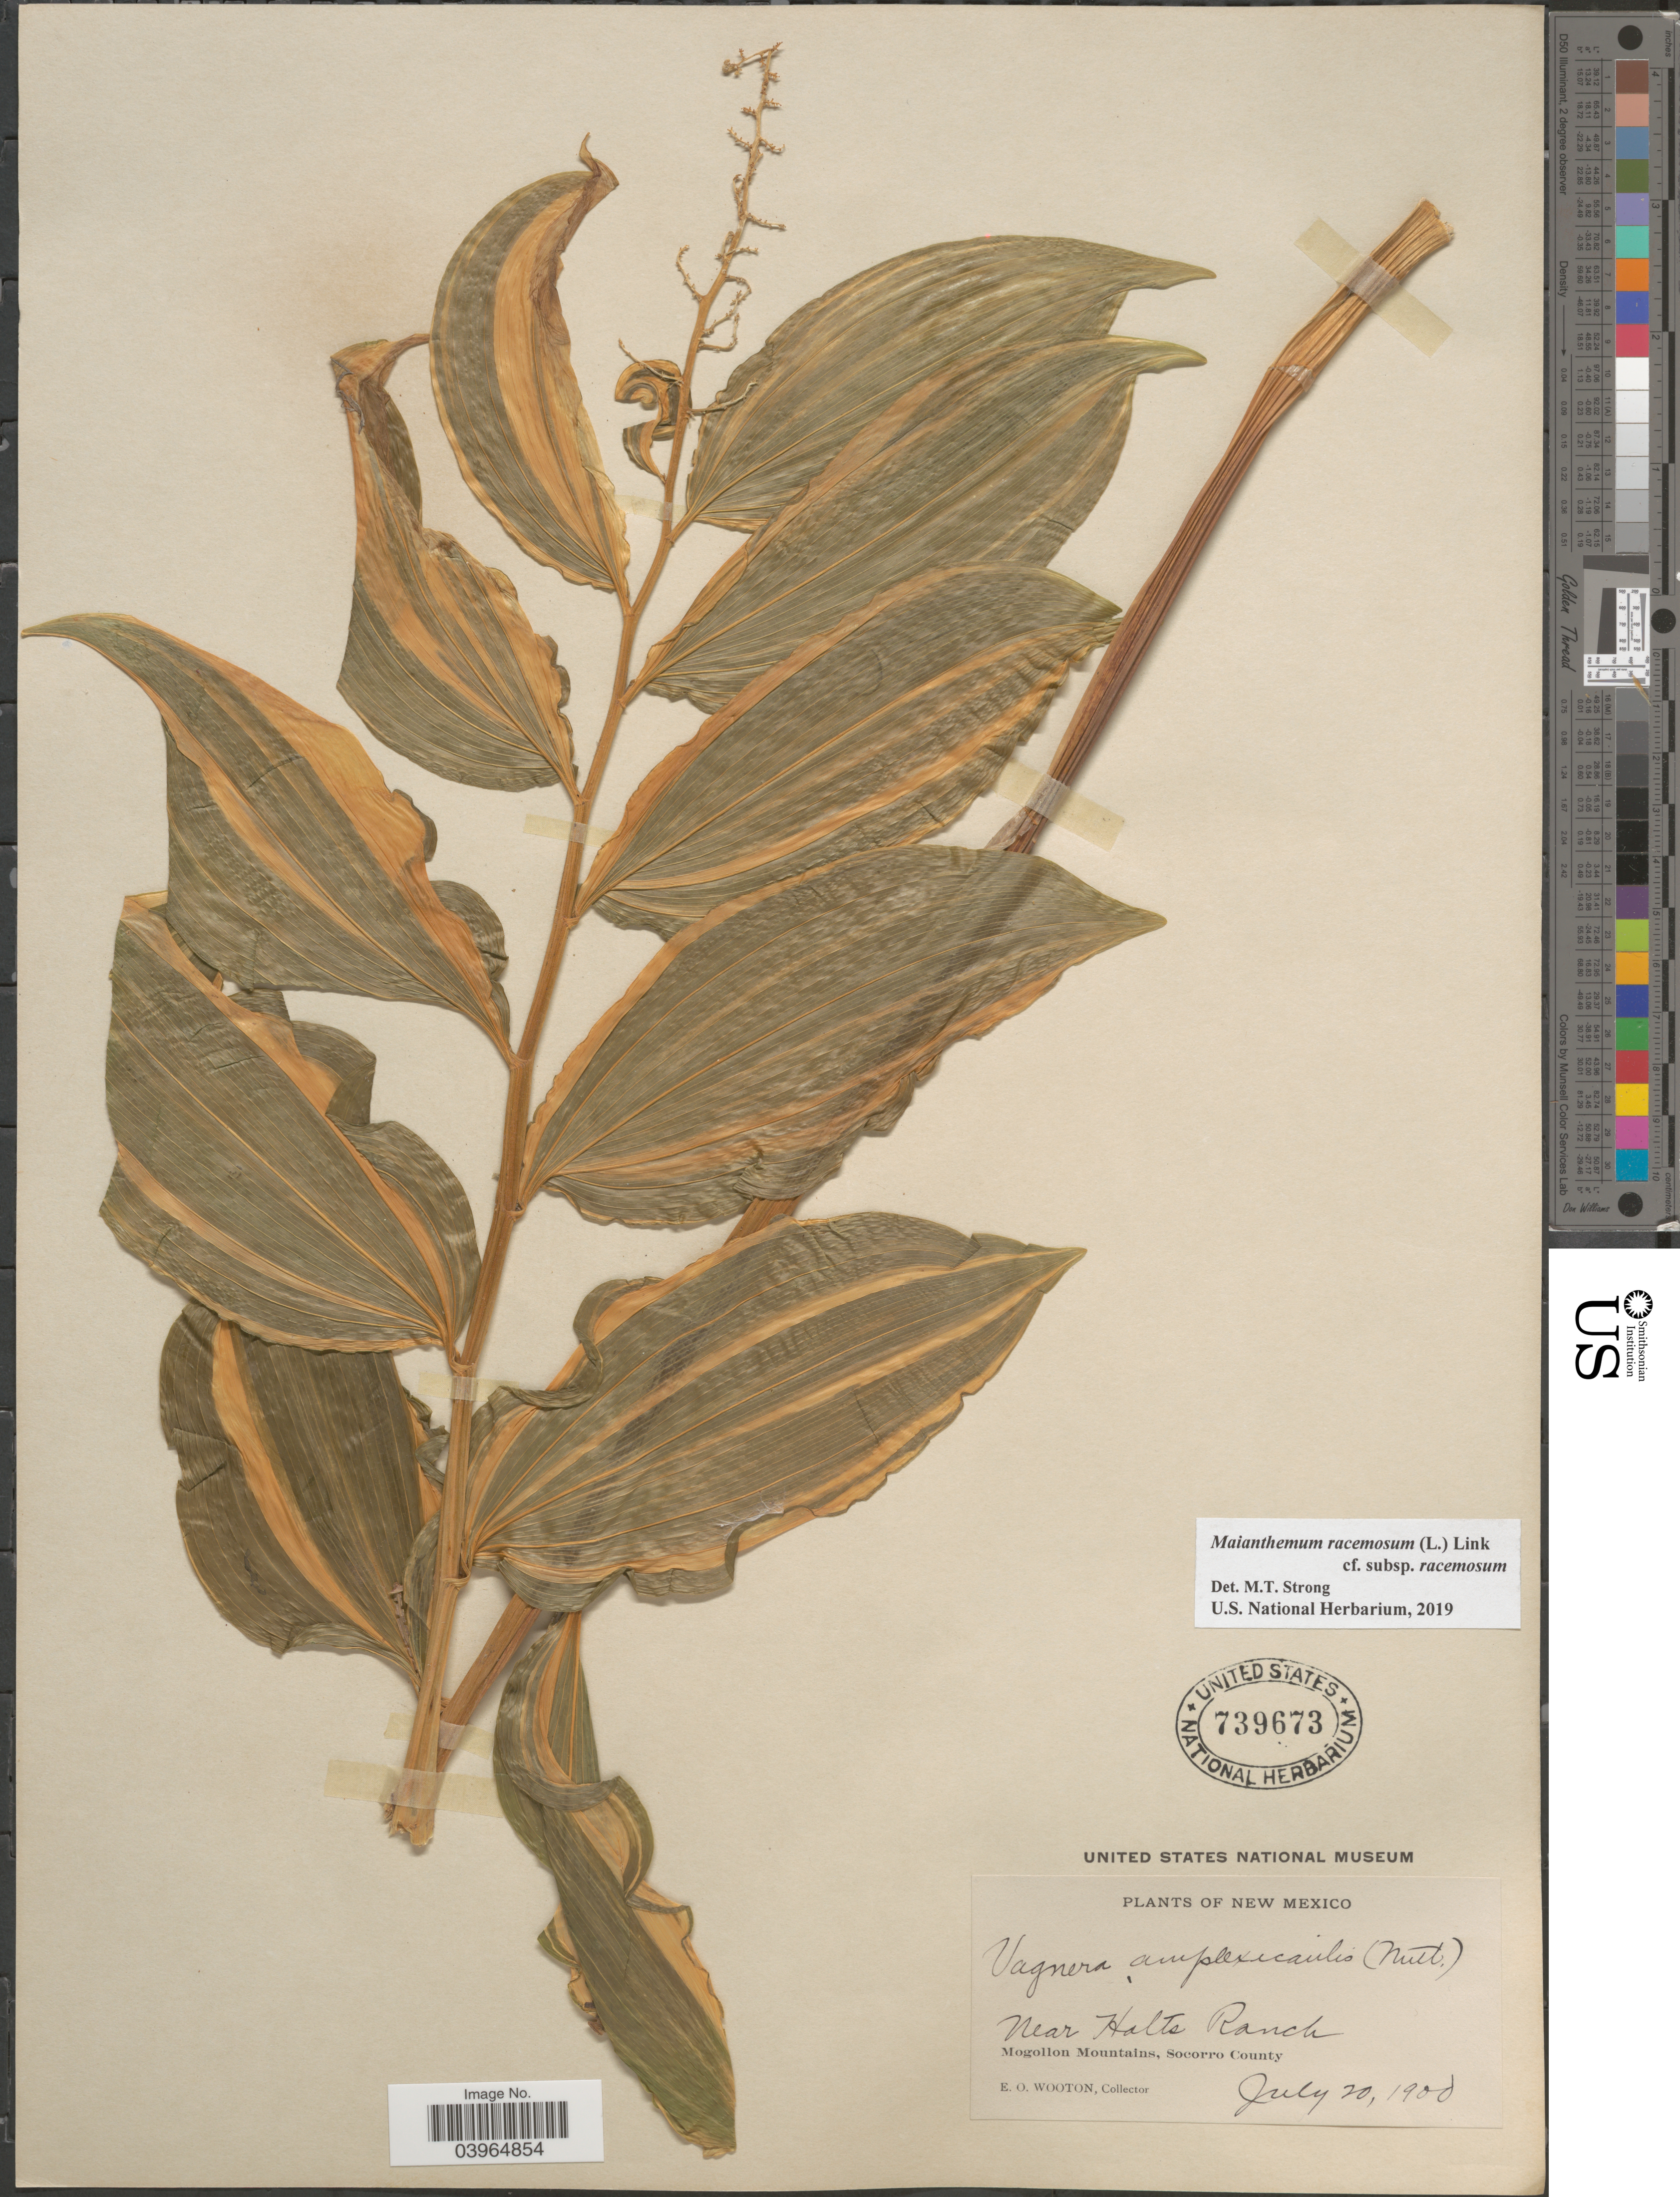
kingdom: Plantae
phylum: Tracheophyta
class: Liliopsida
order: Asparagales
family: Asparagaceae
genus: Maianthemum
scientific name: Maianthemum racemosum subsp. racemosum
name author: (L.) Link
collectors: E. O. Wooton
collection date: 1900-07-20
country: United States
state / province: New Mexico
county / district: Socorro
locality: Near Holts Ranch. Mogollon Mountains, Socorro County.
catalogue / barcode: US 739673